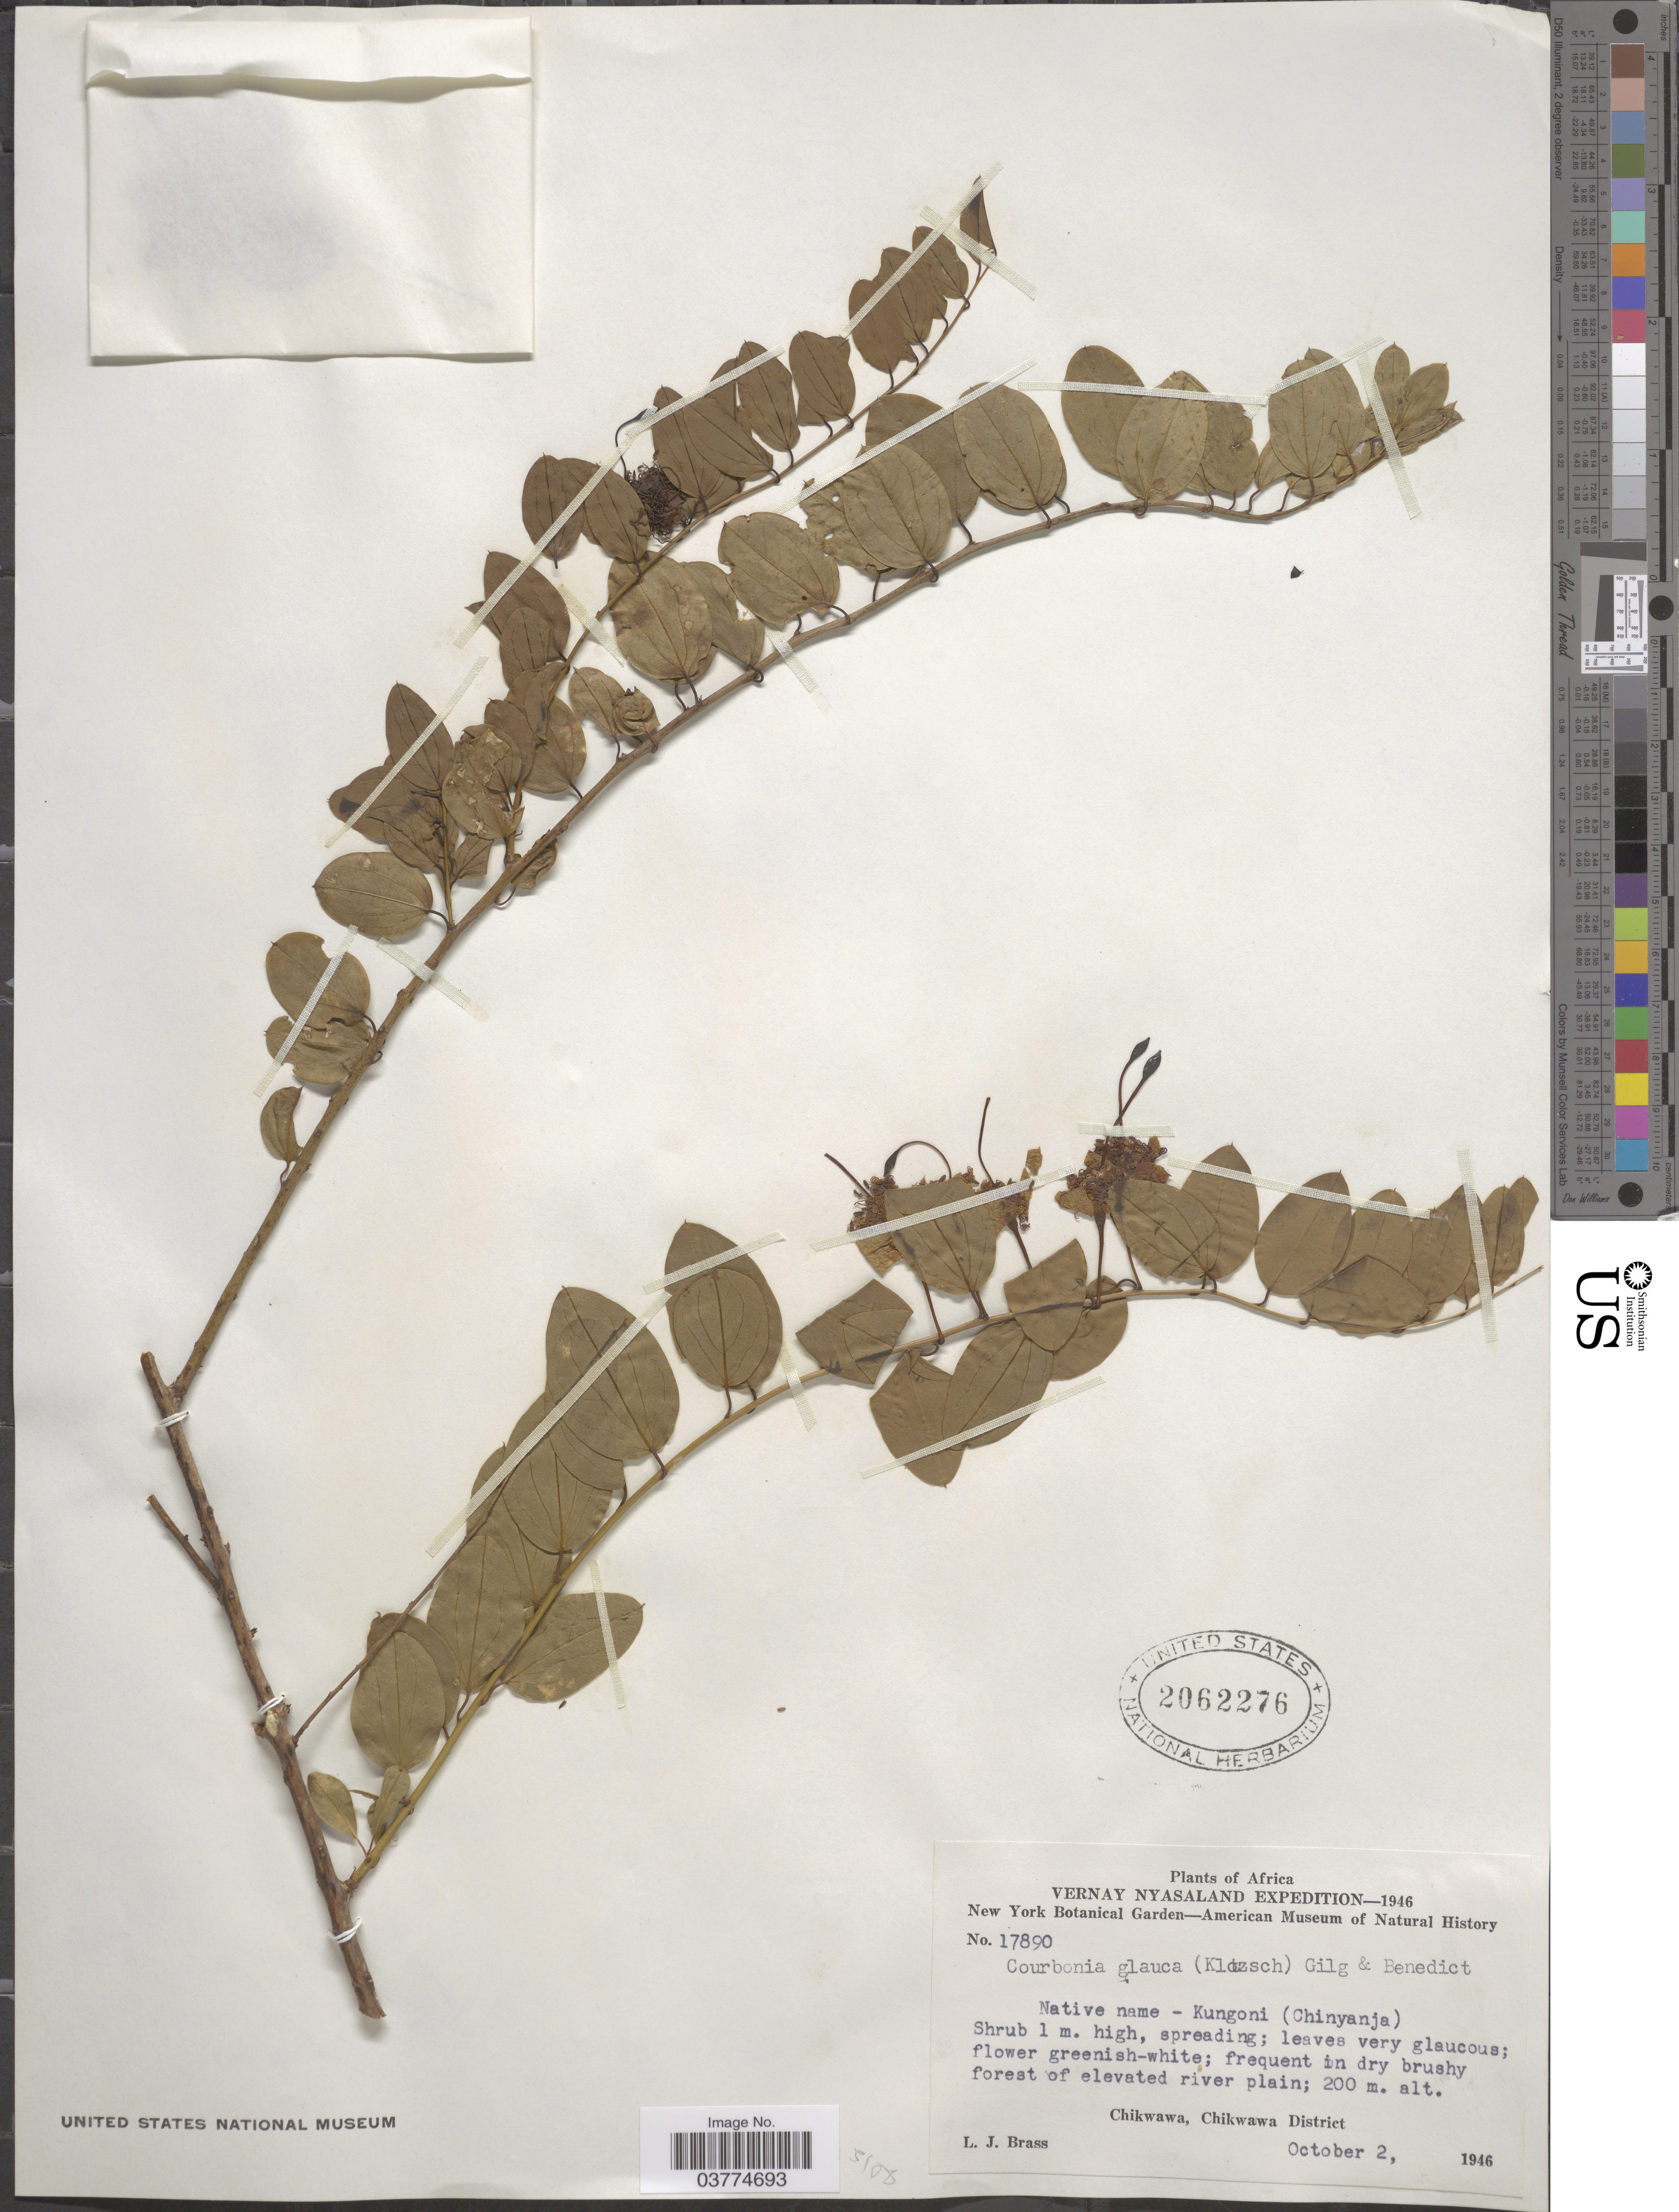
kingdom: Plantae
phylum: Tracheophyta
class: Magnoliopsida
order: Brassicales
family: Capparaceae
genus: Maerua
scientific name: Maerua edulis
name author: (Gilg & Gilg-Ben.) DeWolf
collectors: L. J. Brass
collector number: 17890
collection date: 1946-10-02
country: Malawi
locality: Vernay Nyasaland . Chikwawa, Chikwawa District.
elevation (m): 200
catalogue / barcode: US 2062276